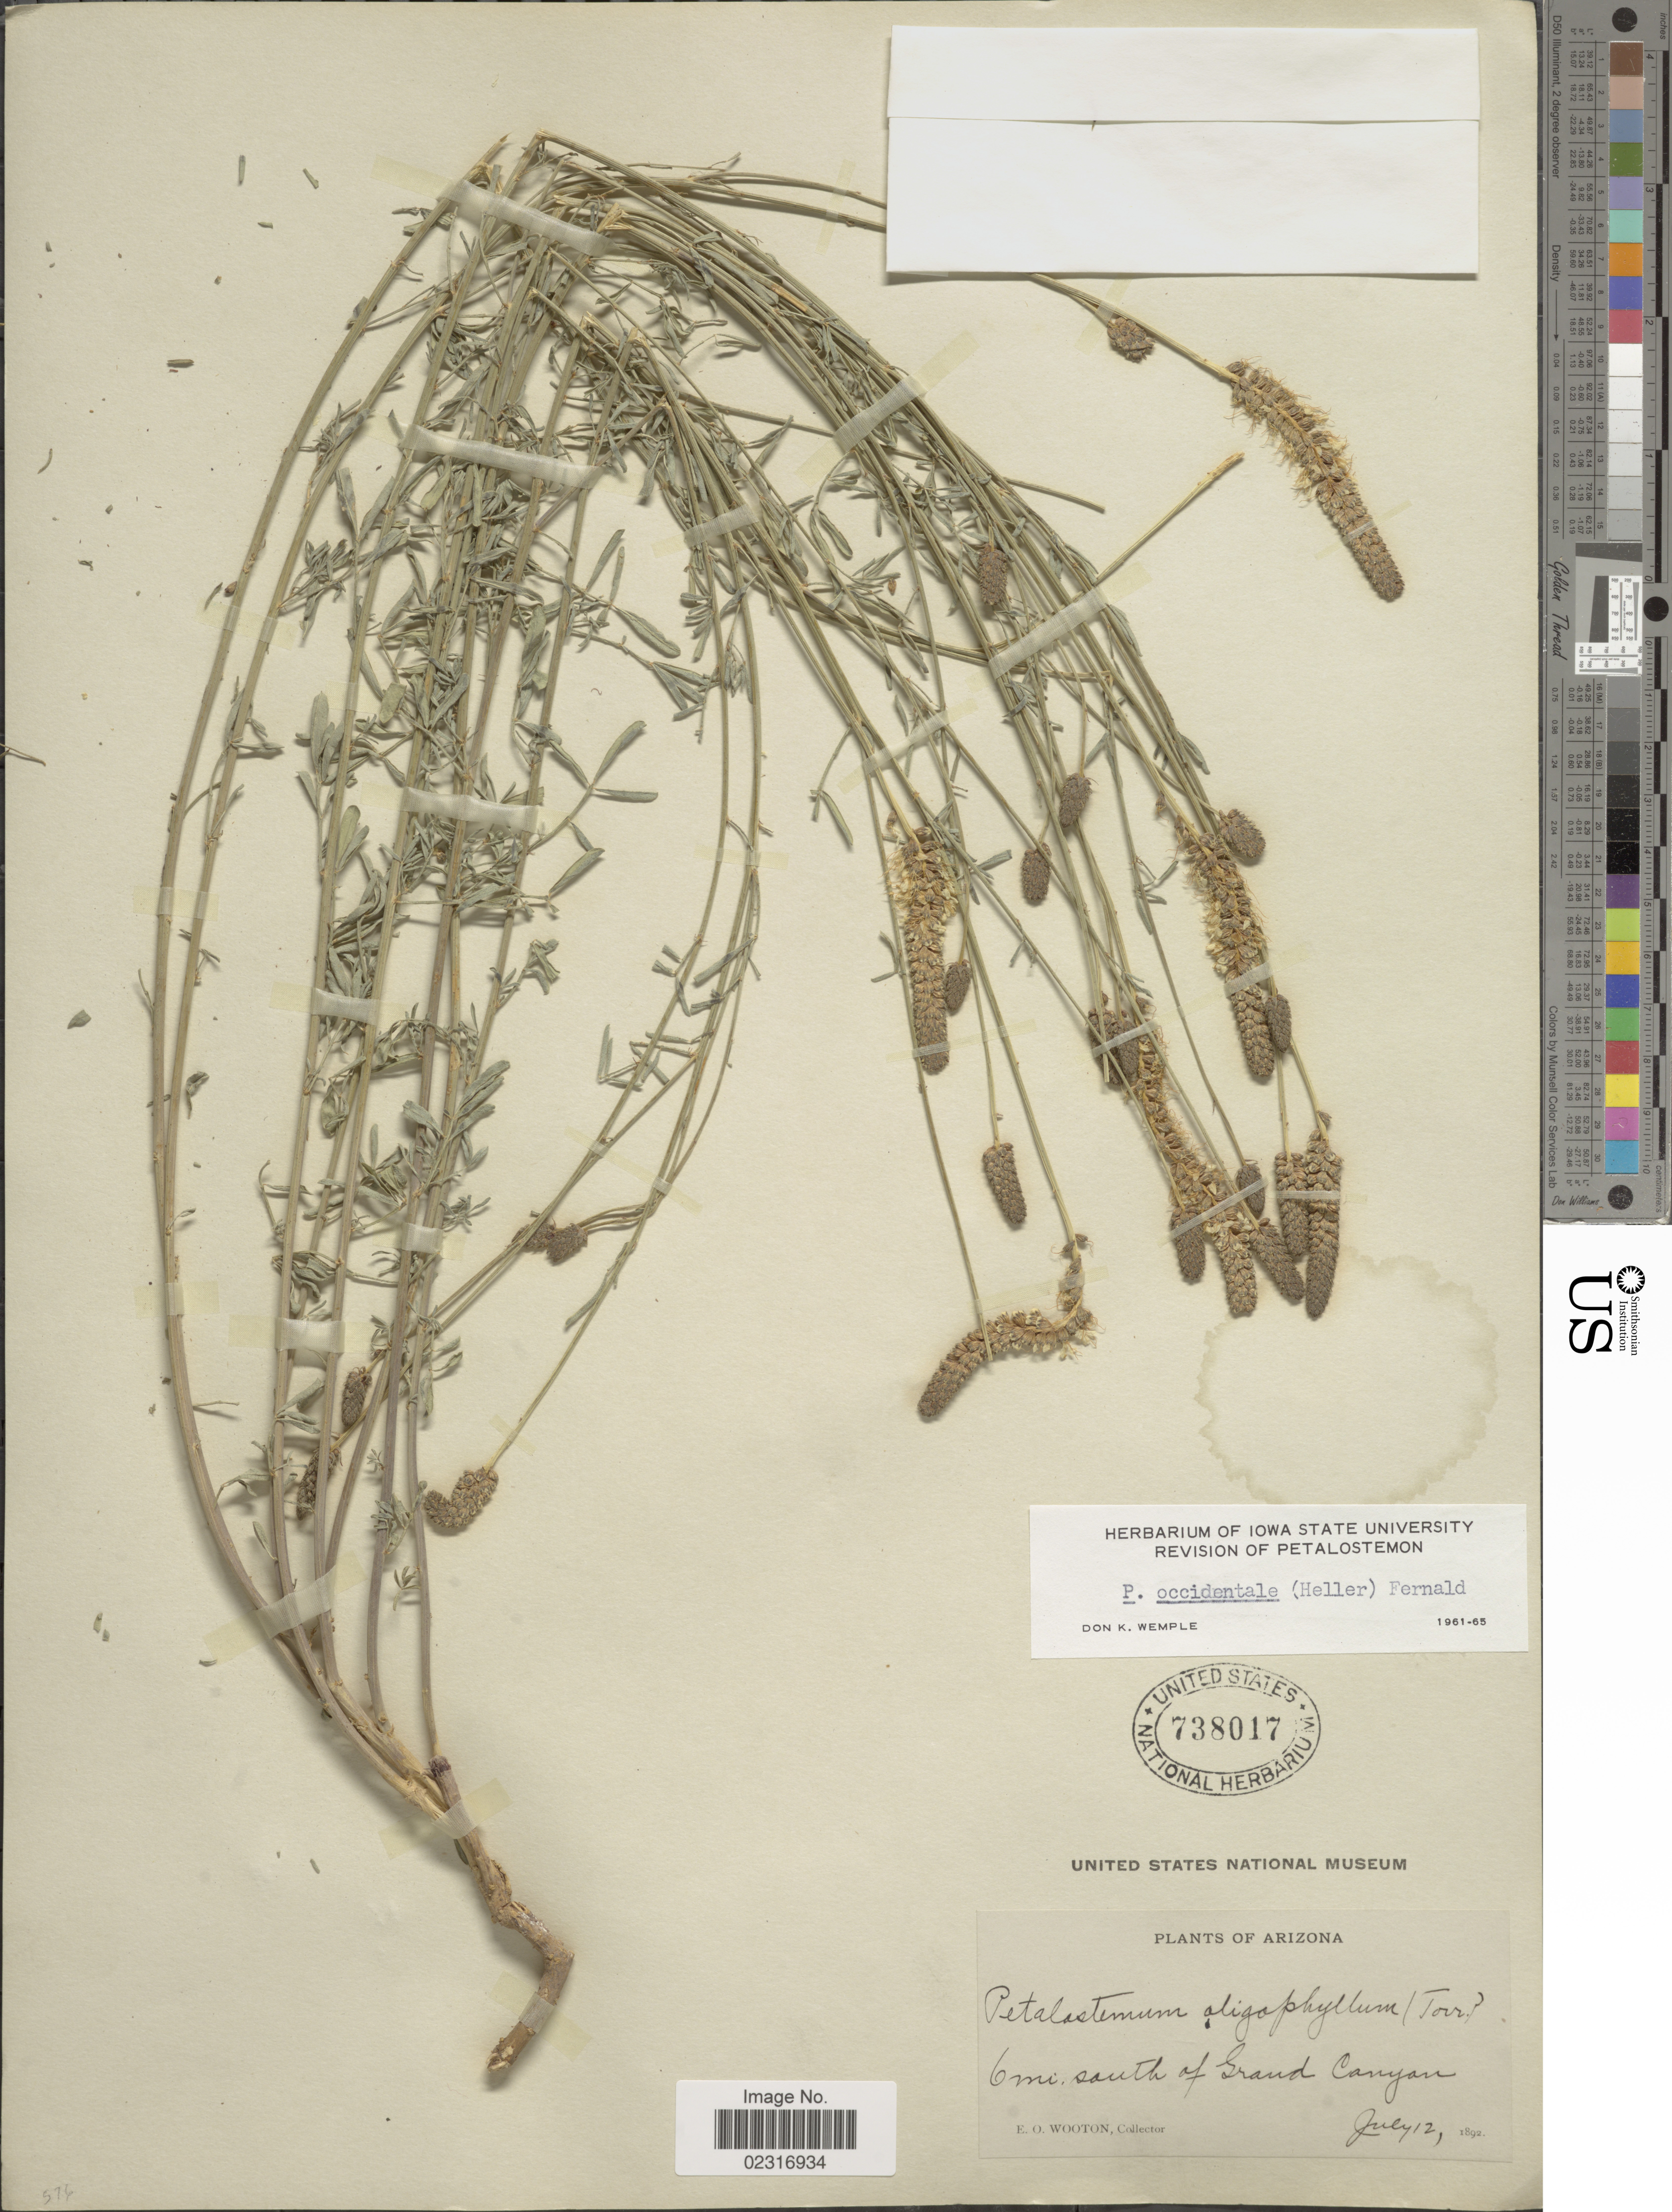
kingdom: Plantae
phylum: Tracheophyta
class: Magnoliopsida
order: Fabales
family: Fabaceae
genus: Dalea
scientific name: Dalea candida var. oligophylla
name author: (Torr) Shinners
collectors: E. O. Wooton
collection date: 1892-07-12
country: United States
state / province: Arizona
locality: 6 mi. south of Grand Canyon.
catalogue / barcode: US 738017